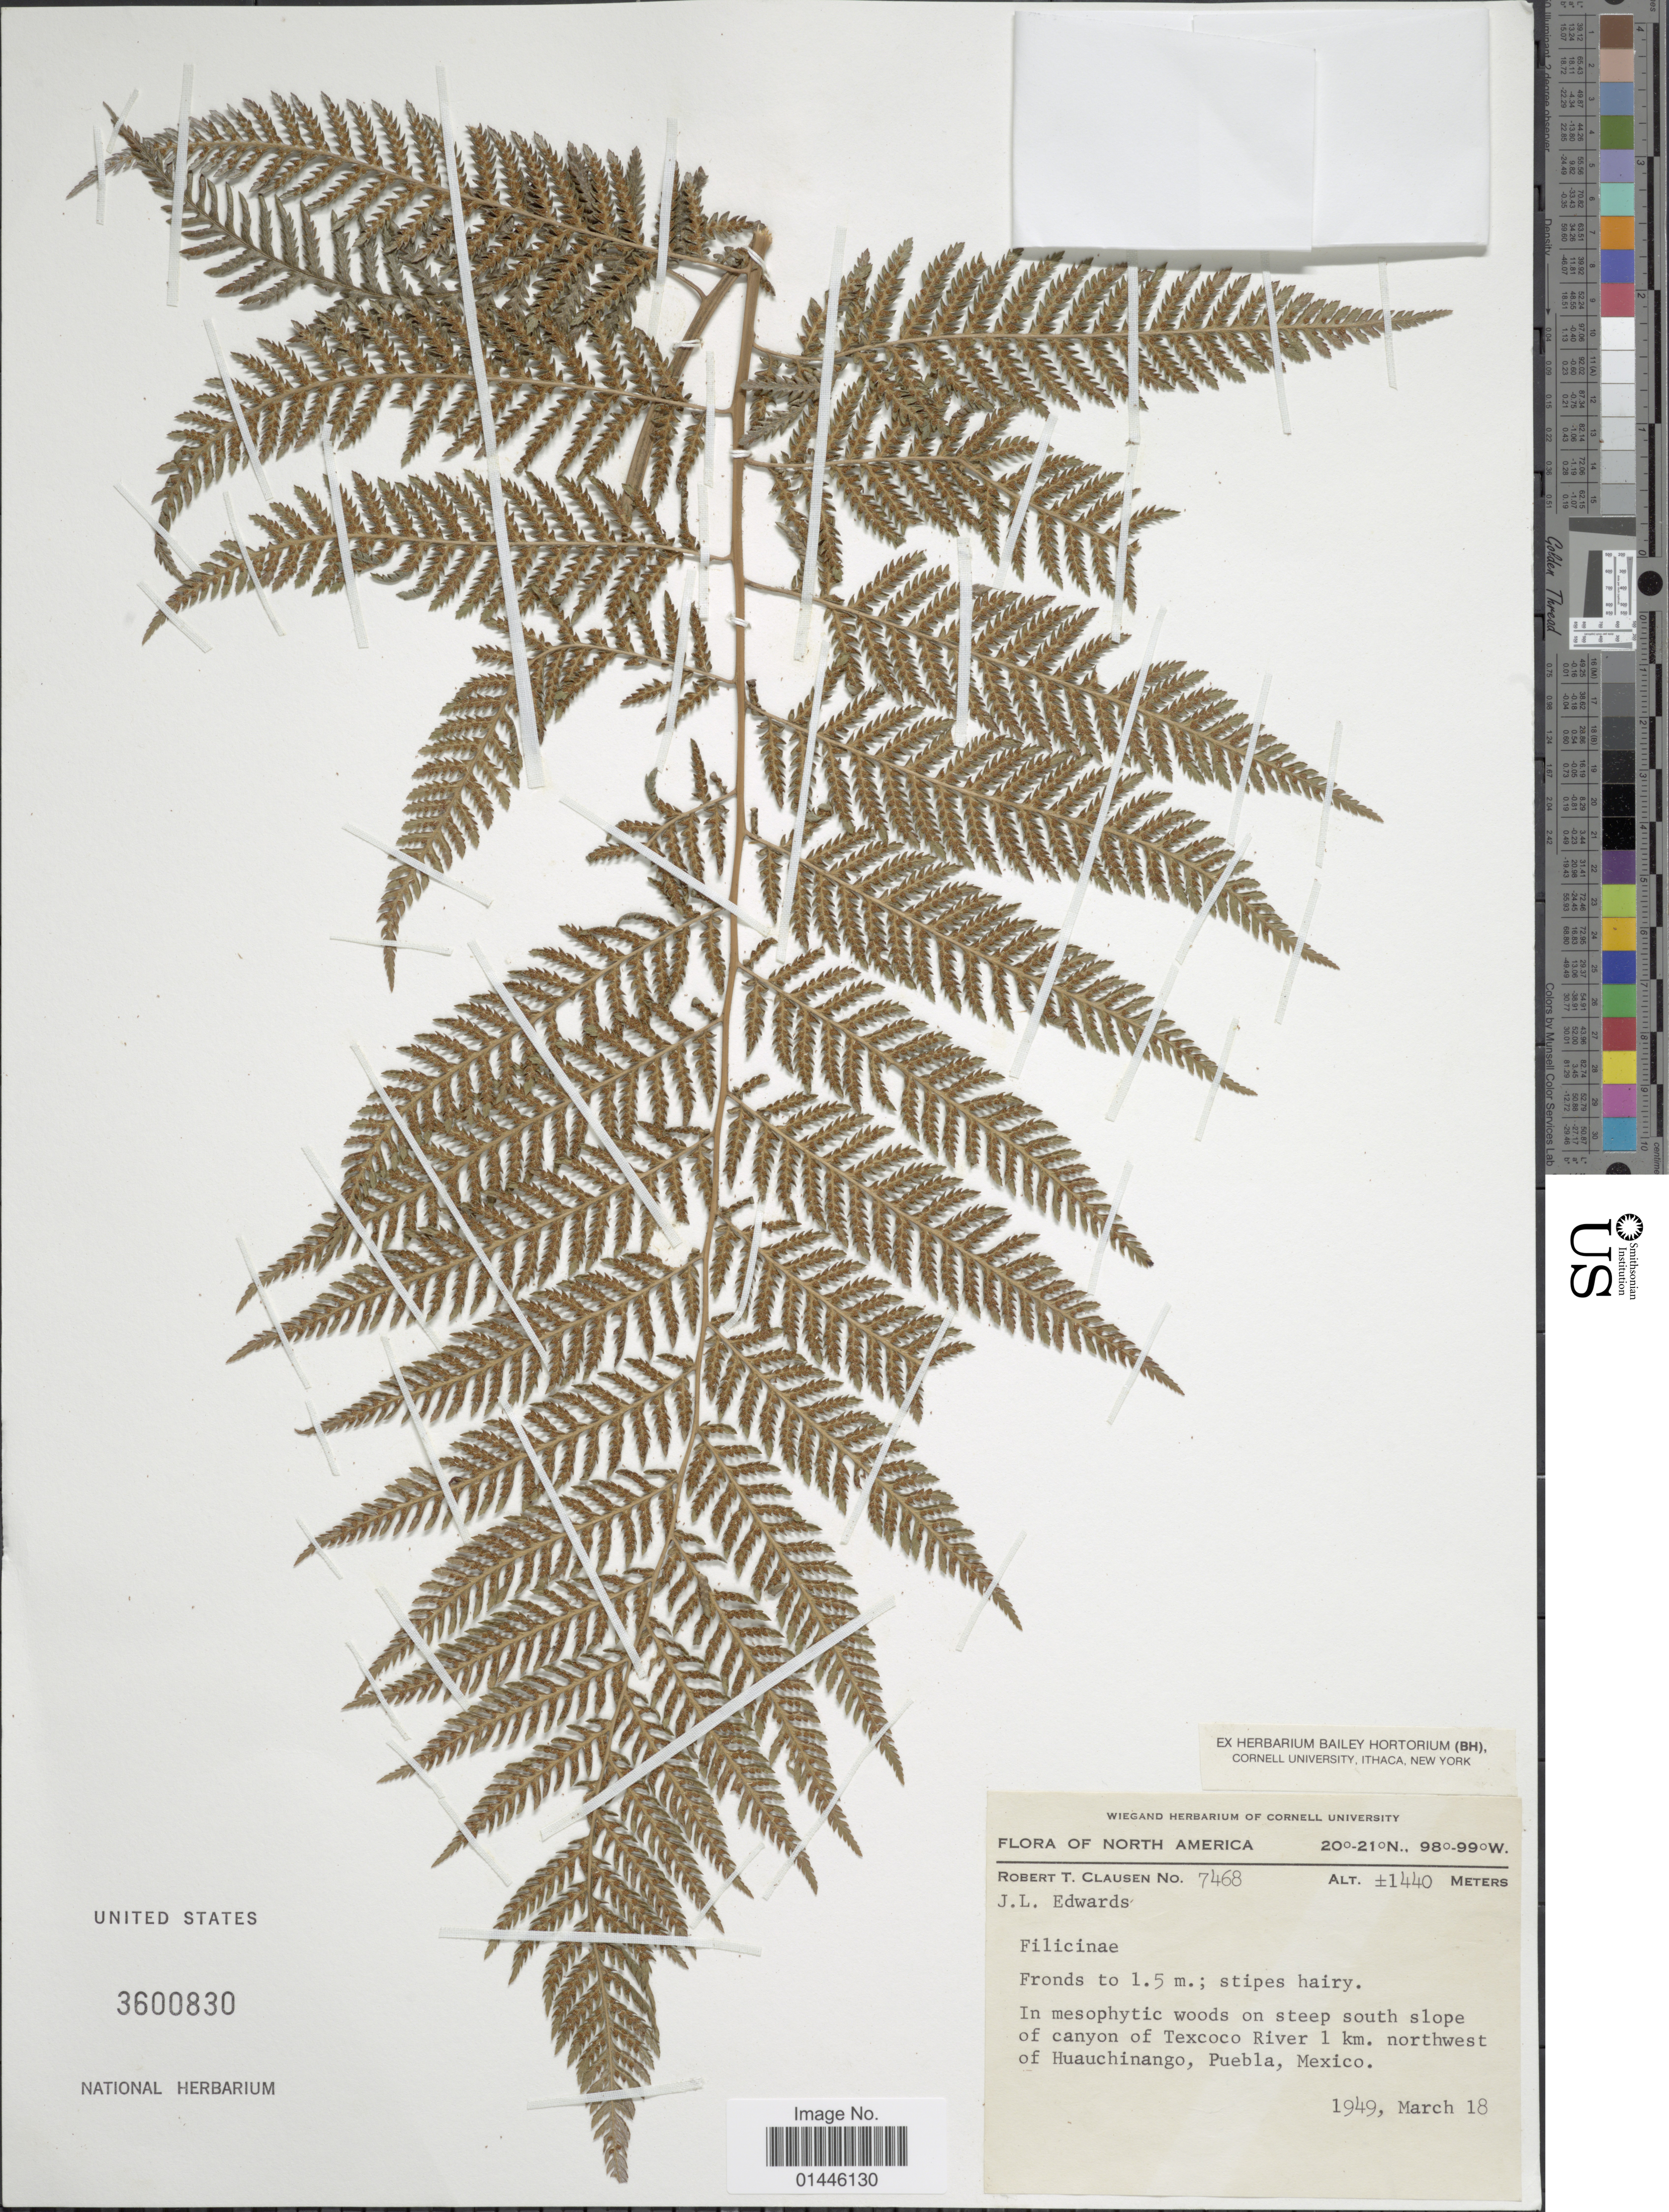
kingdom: Plantae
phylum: Tracheophyta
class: Polypodiopsida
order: Cyatheales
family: Dicksoniaceae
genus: Lophosoria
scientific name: Lophosoria quadripinnata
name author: (J.F. Gmel.) C. Chr.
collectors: R. T. Clausen & J. Edwards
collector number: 7468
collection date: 1949-03-18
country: Mexico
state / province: Puebla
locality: South slope of canyon of Texcoco River 1 km. northwest of Huauchinango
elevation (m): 1440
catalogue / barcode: US 3600830